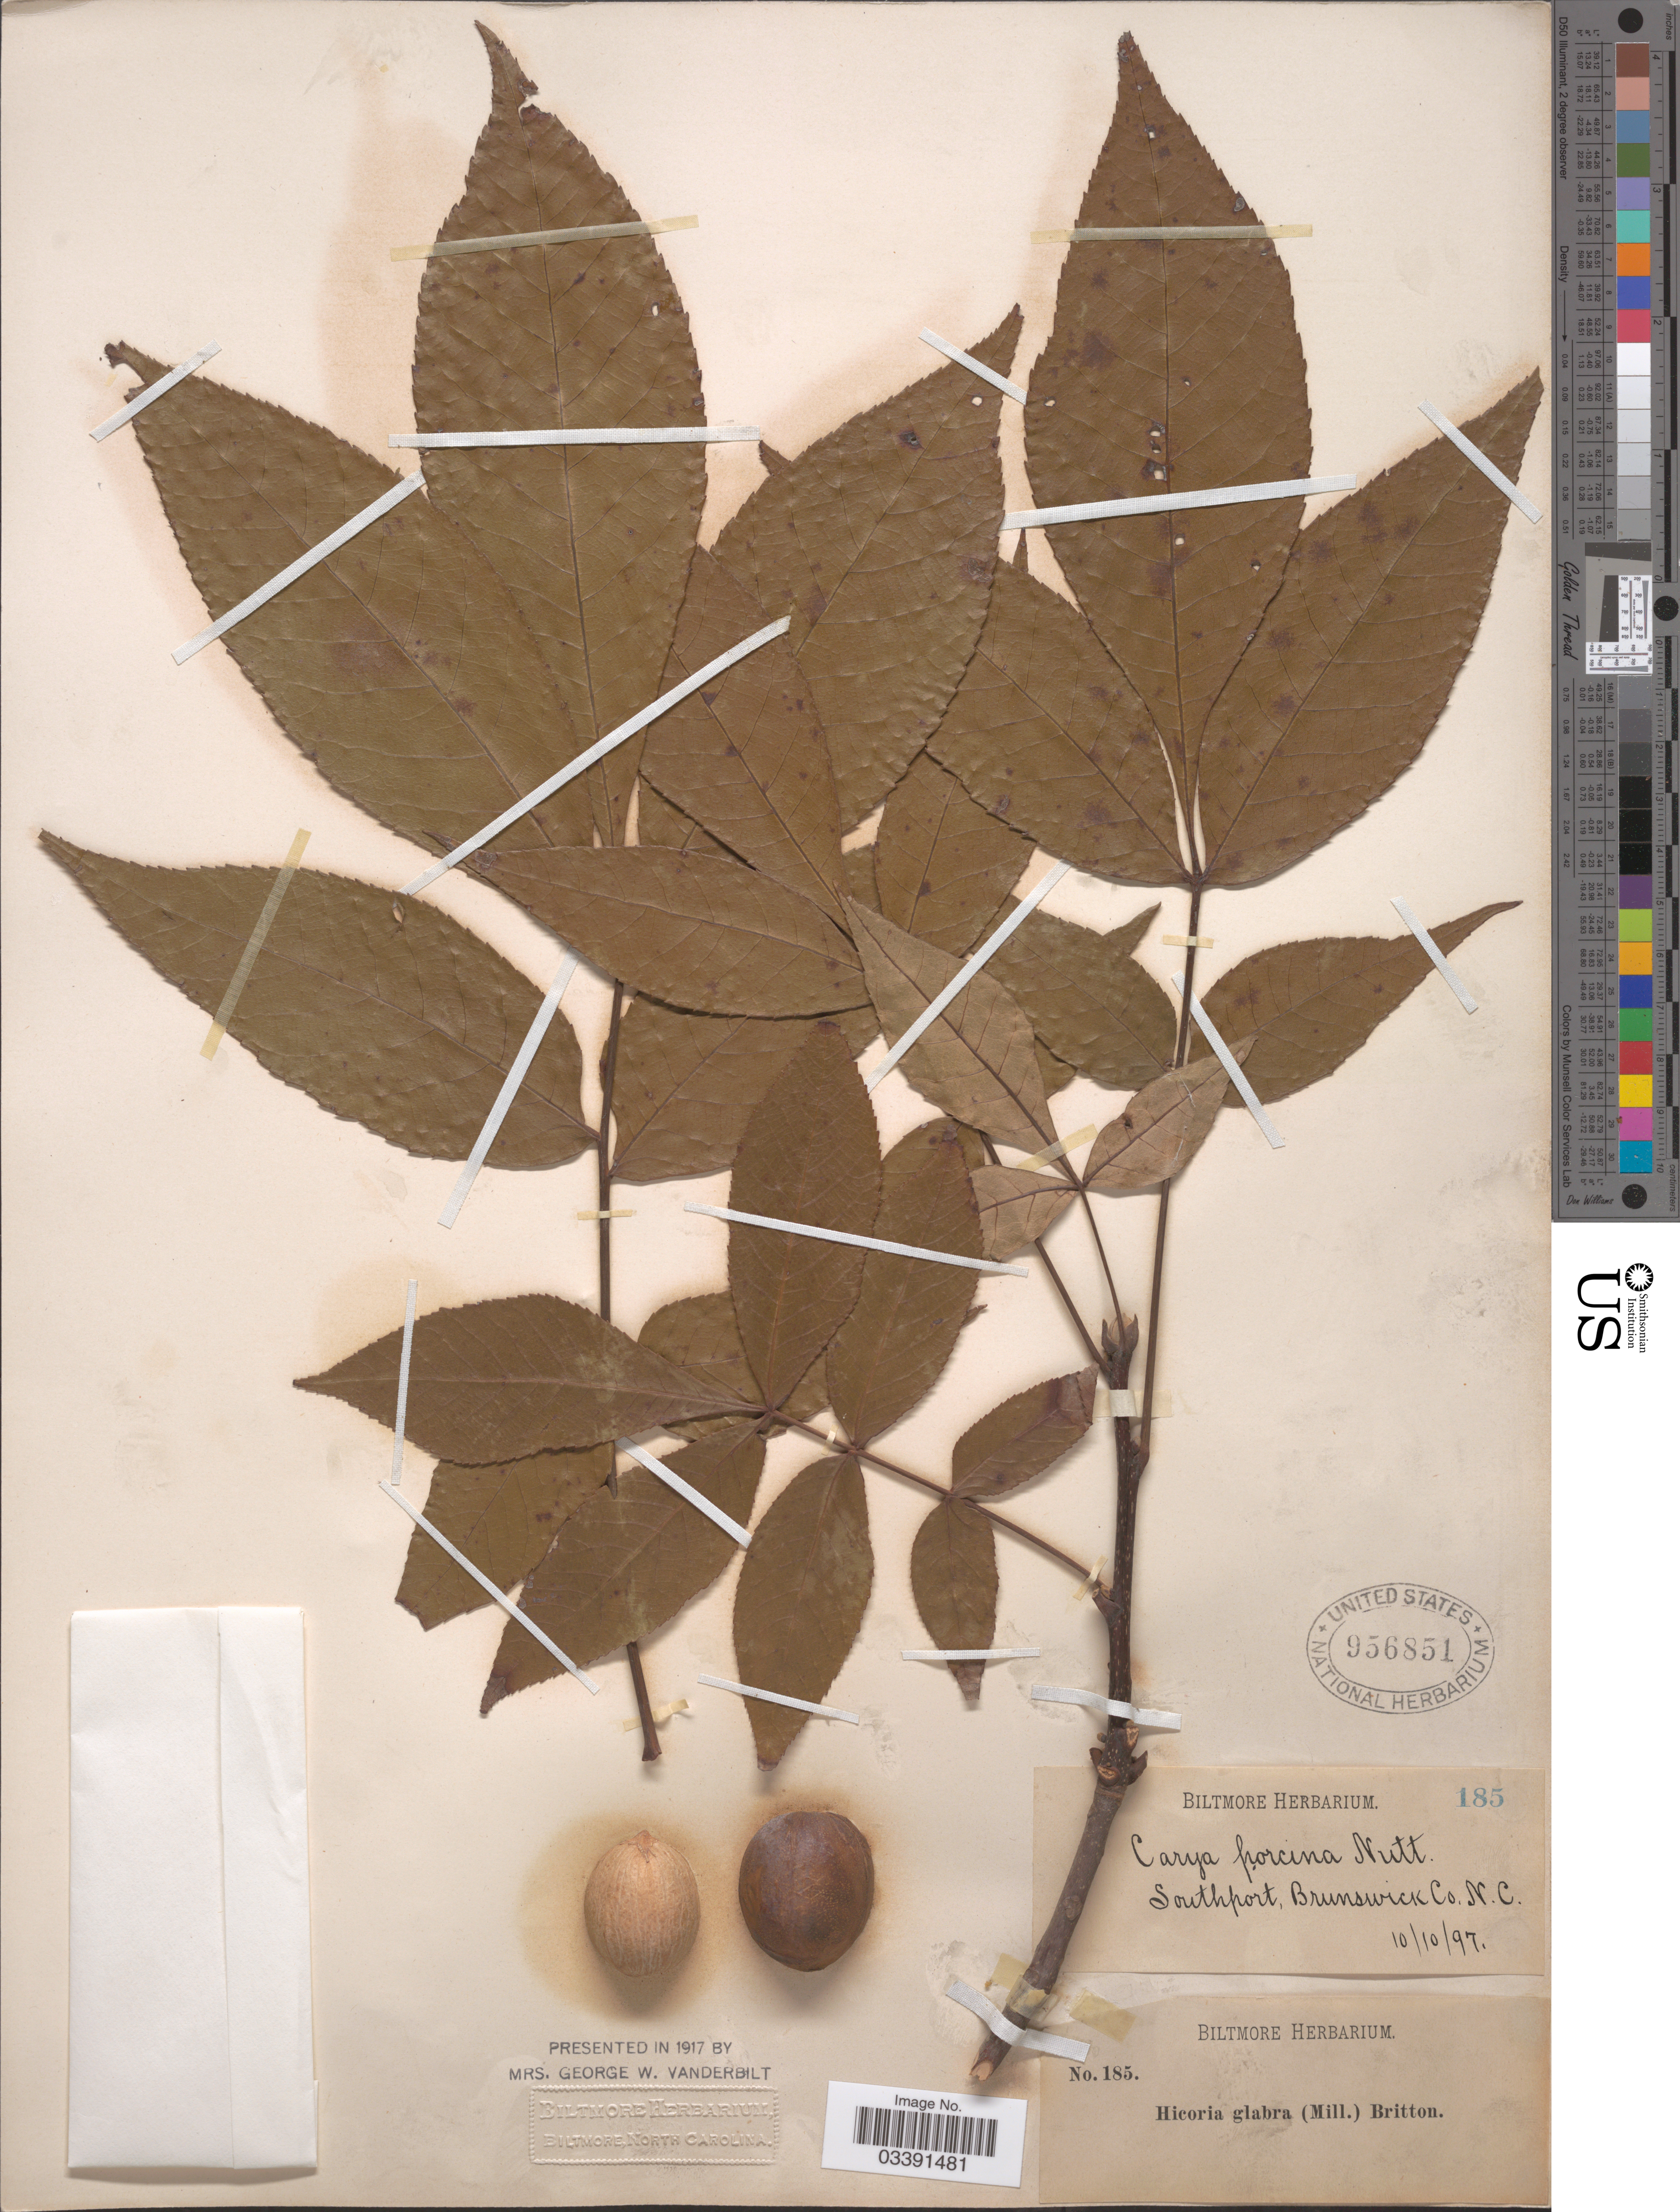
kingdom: Plantae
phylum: Tracheophyta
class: Magnoliopsida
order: Fagales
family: Juglandaceae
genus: Carya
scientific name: Carya glabra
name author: (Mill.) Sweet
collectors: ex herb. Biltmore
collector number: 185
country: United States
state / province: North Carolina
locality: Southport, Brunswick Co.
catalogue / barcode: US 956851